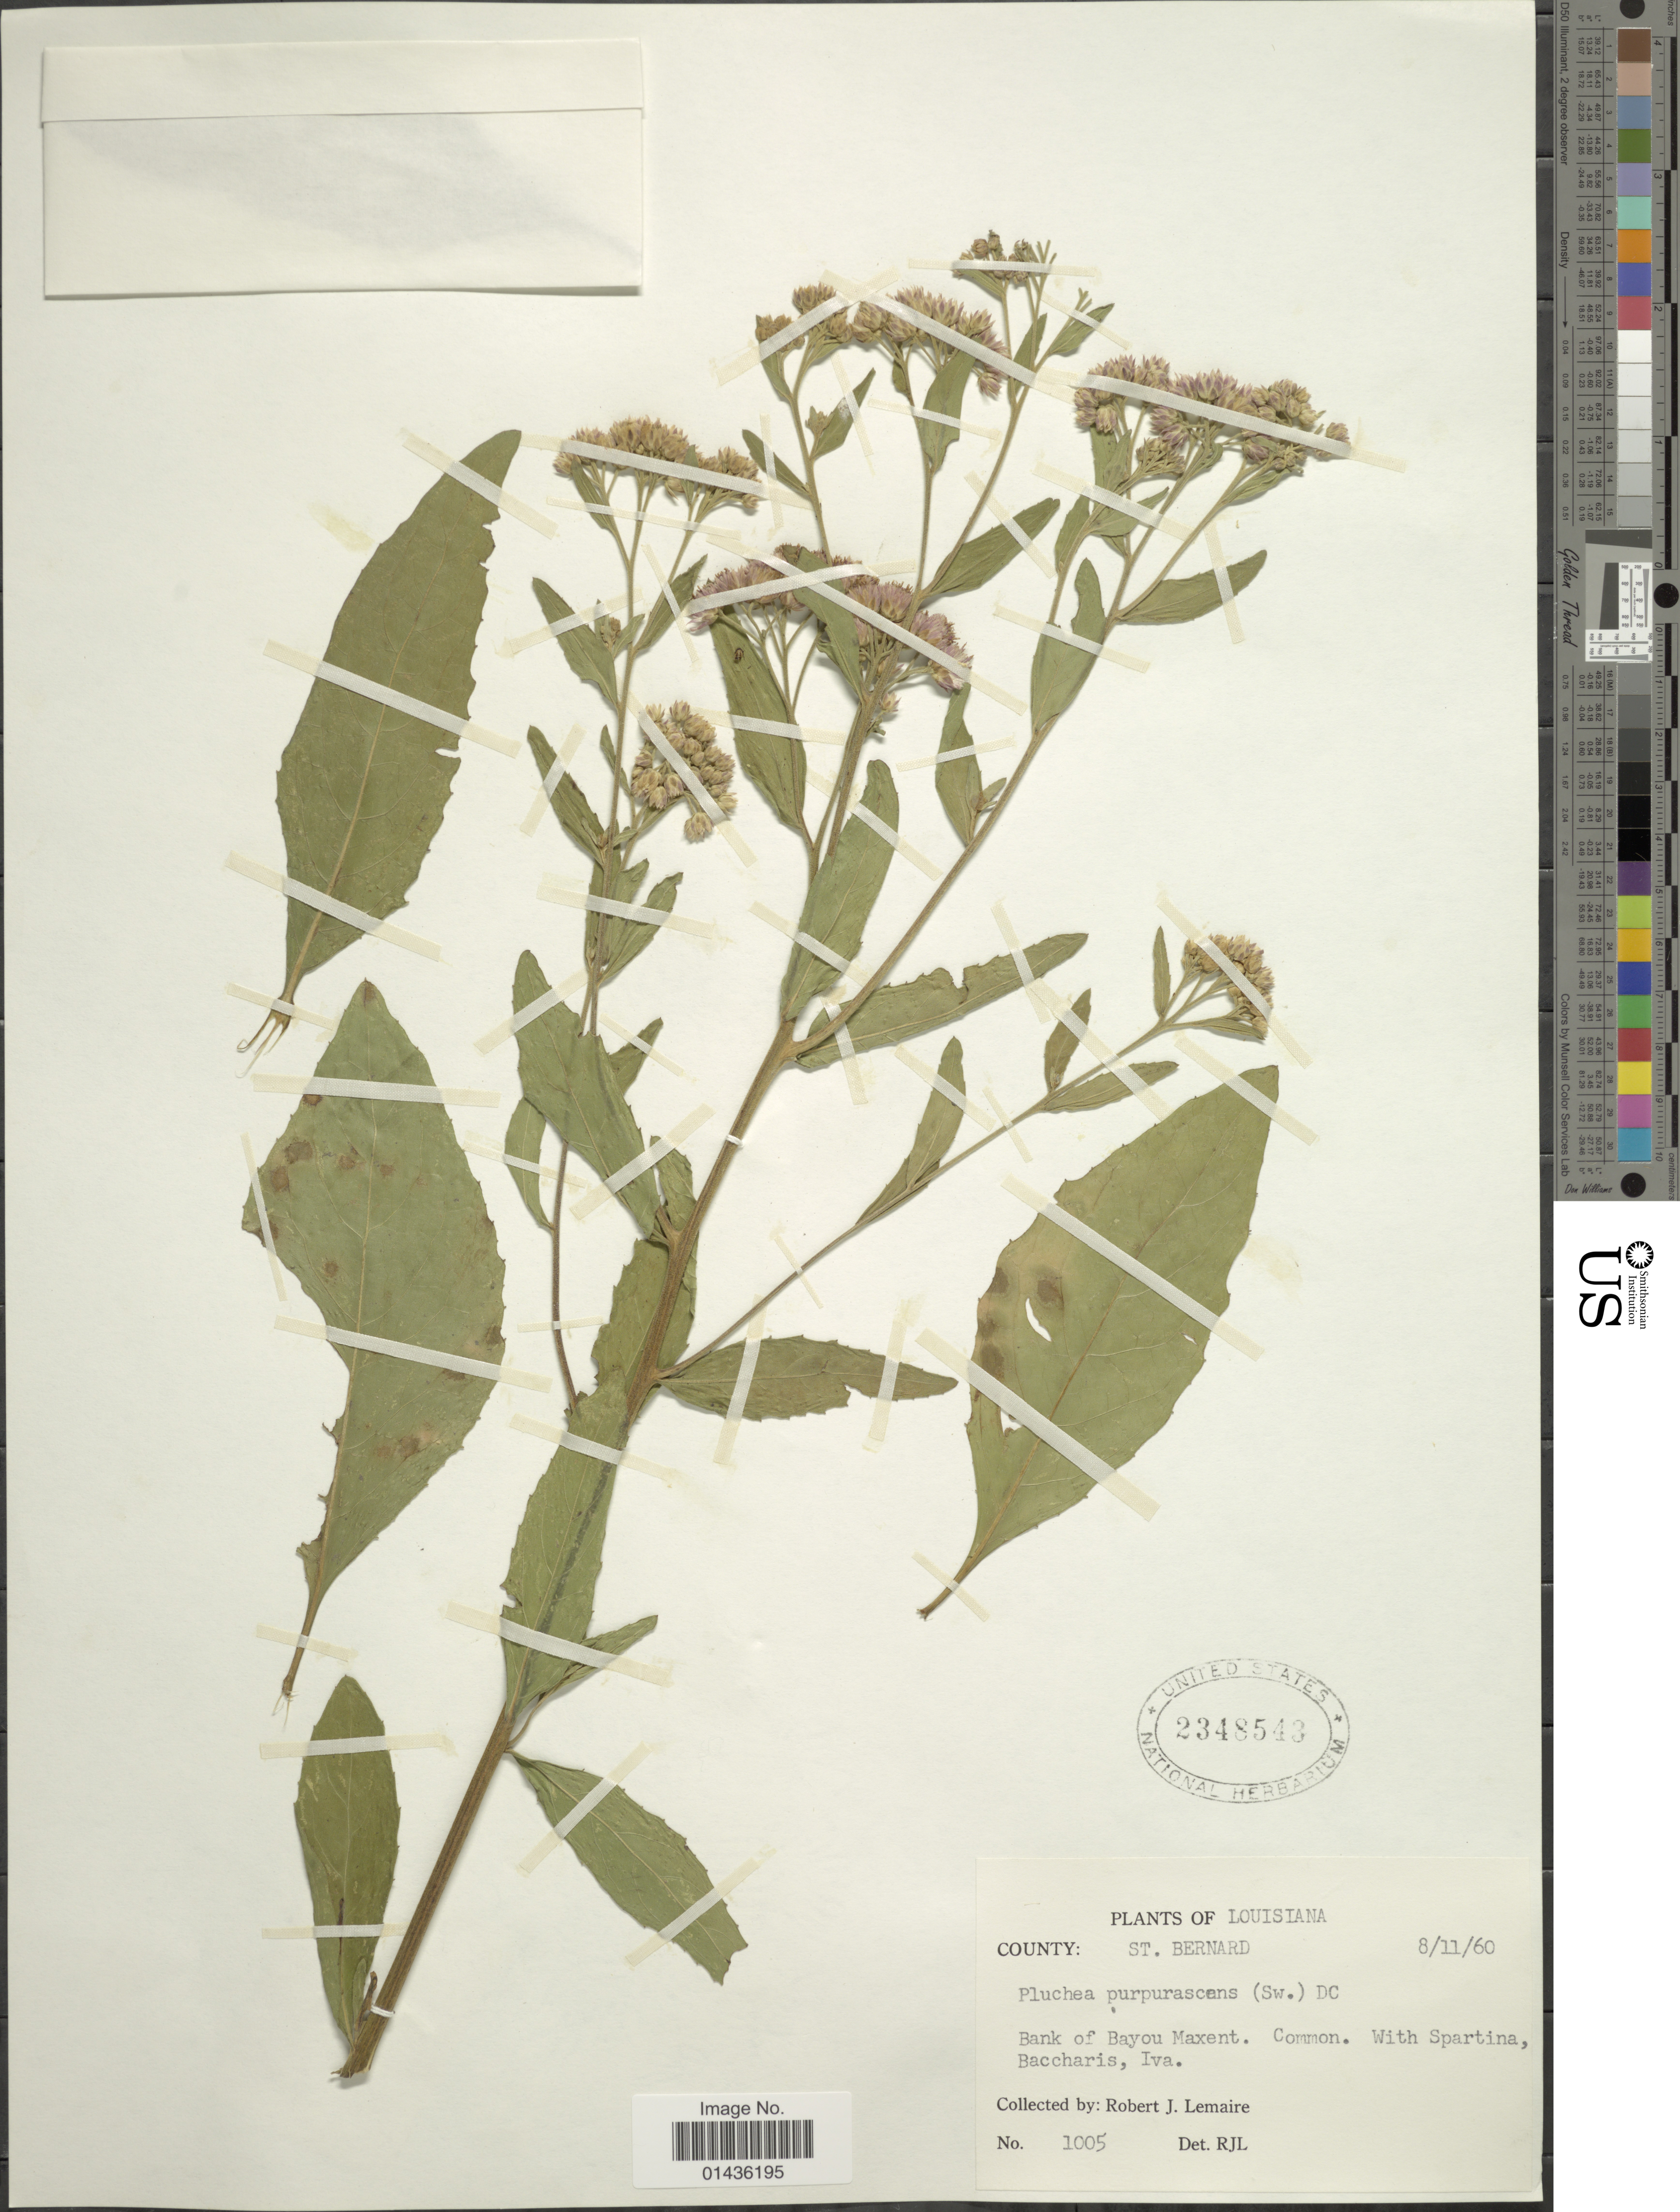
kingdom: Plantae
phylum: Tracheophyta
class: Magnoliopsida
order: Asterales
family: Asteraceae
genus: Pluchea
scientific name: Pluchea odorata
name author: (L.) Cass.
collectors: R. J. Lemaire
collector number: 1005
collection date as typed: Transcribed d/m/y: 11/8/60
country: United States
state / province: Louisiana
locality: County St. Bernard, Bank of Bayou Maxent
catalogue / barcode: US 2348543